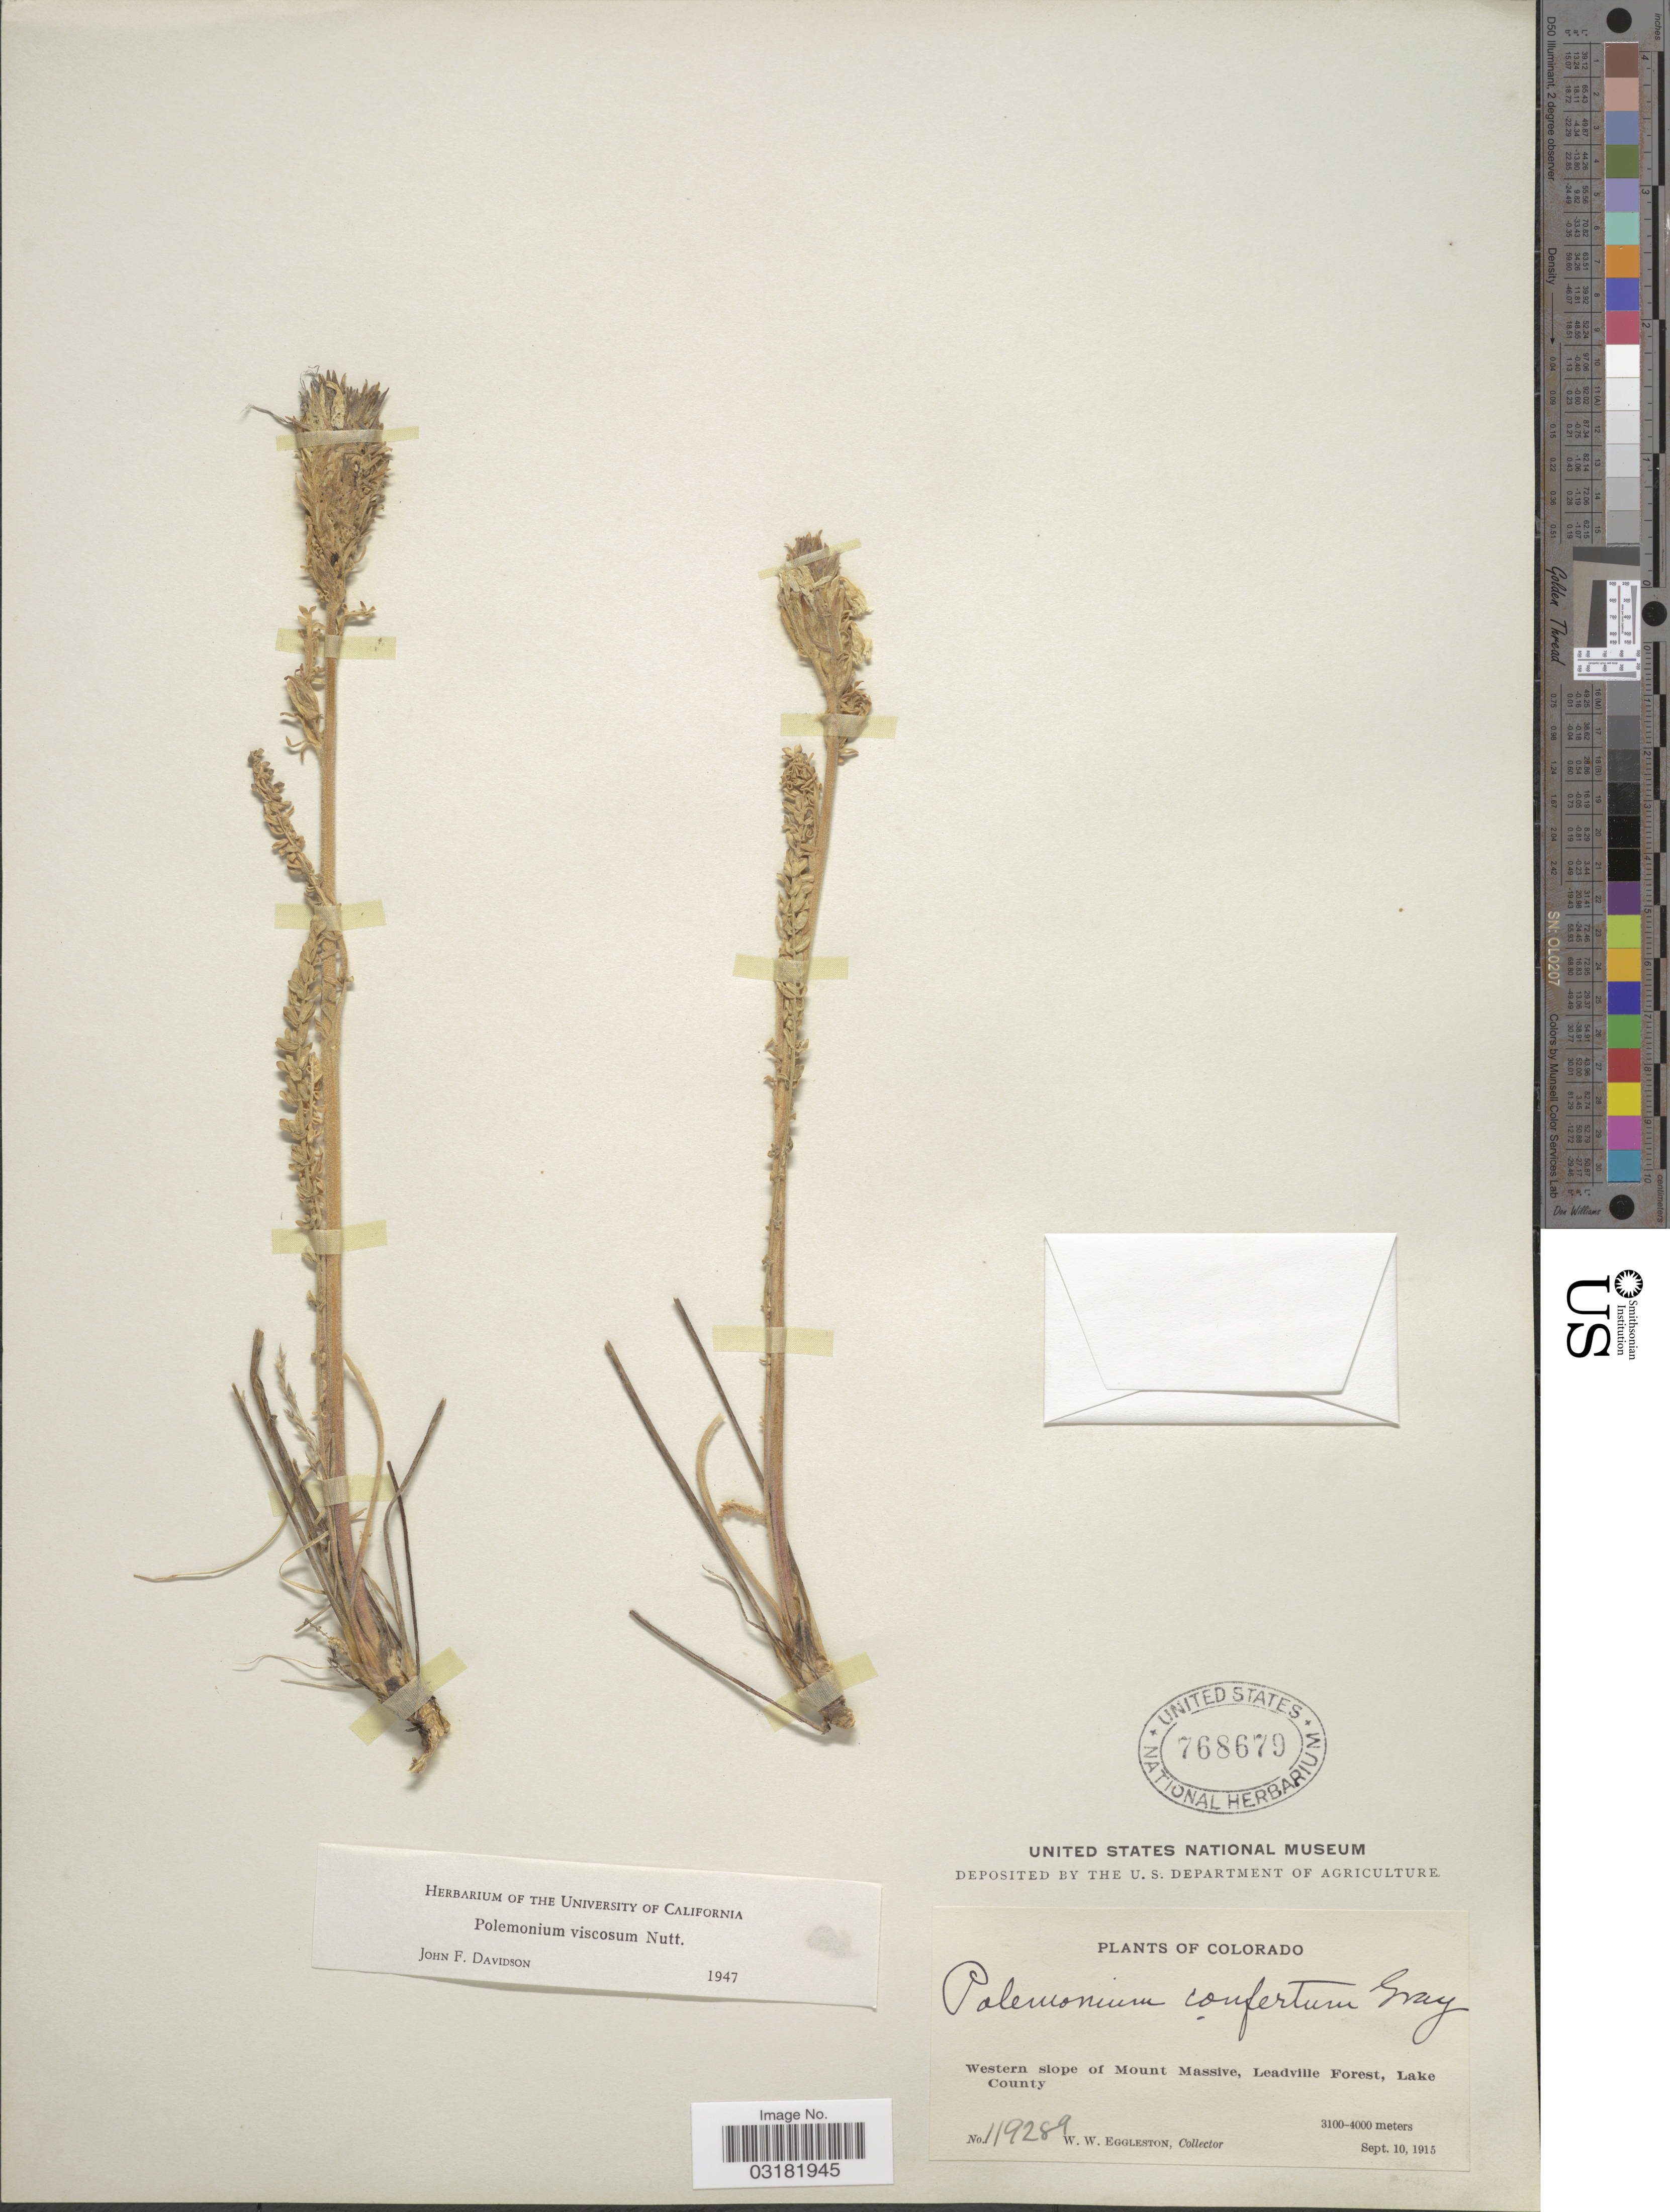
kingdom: Plantae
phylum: Tracheophyta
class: Magnoliopsida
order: Ericales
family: Polemoniaceae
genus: Polemonium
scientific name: Polemonium viscosum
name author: Nutt.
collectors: W. W. Eggleston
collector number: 119289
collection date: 1915-09-10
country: United States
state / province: Colorado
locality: Western slope of Mount Massive, Leadville Forest, Lake County.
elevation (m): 3100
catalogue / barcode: US 768679